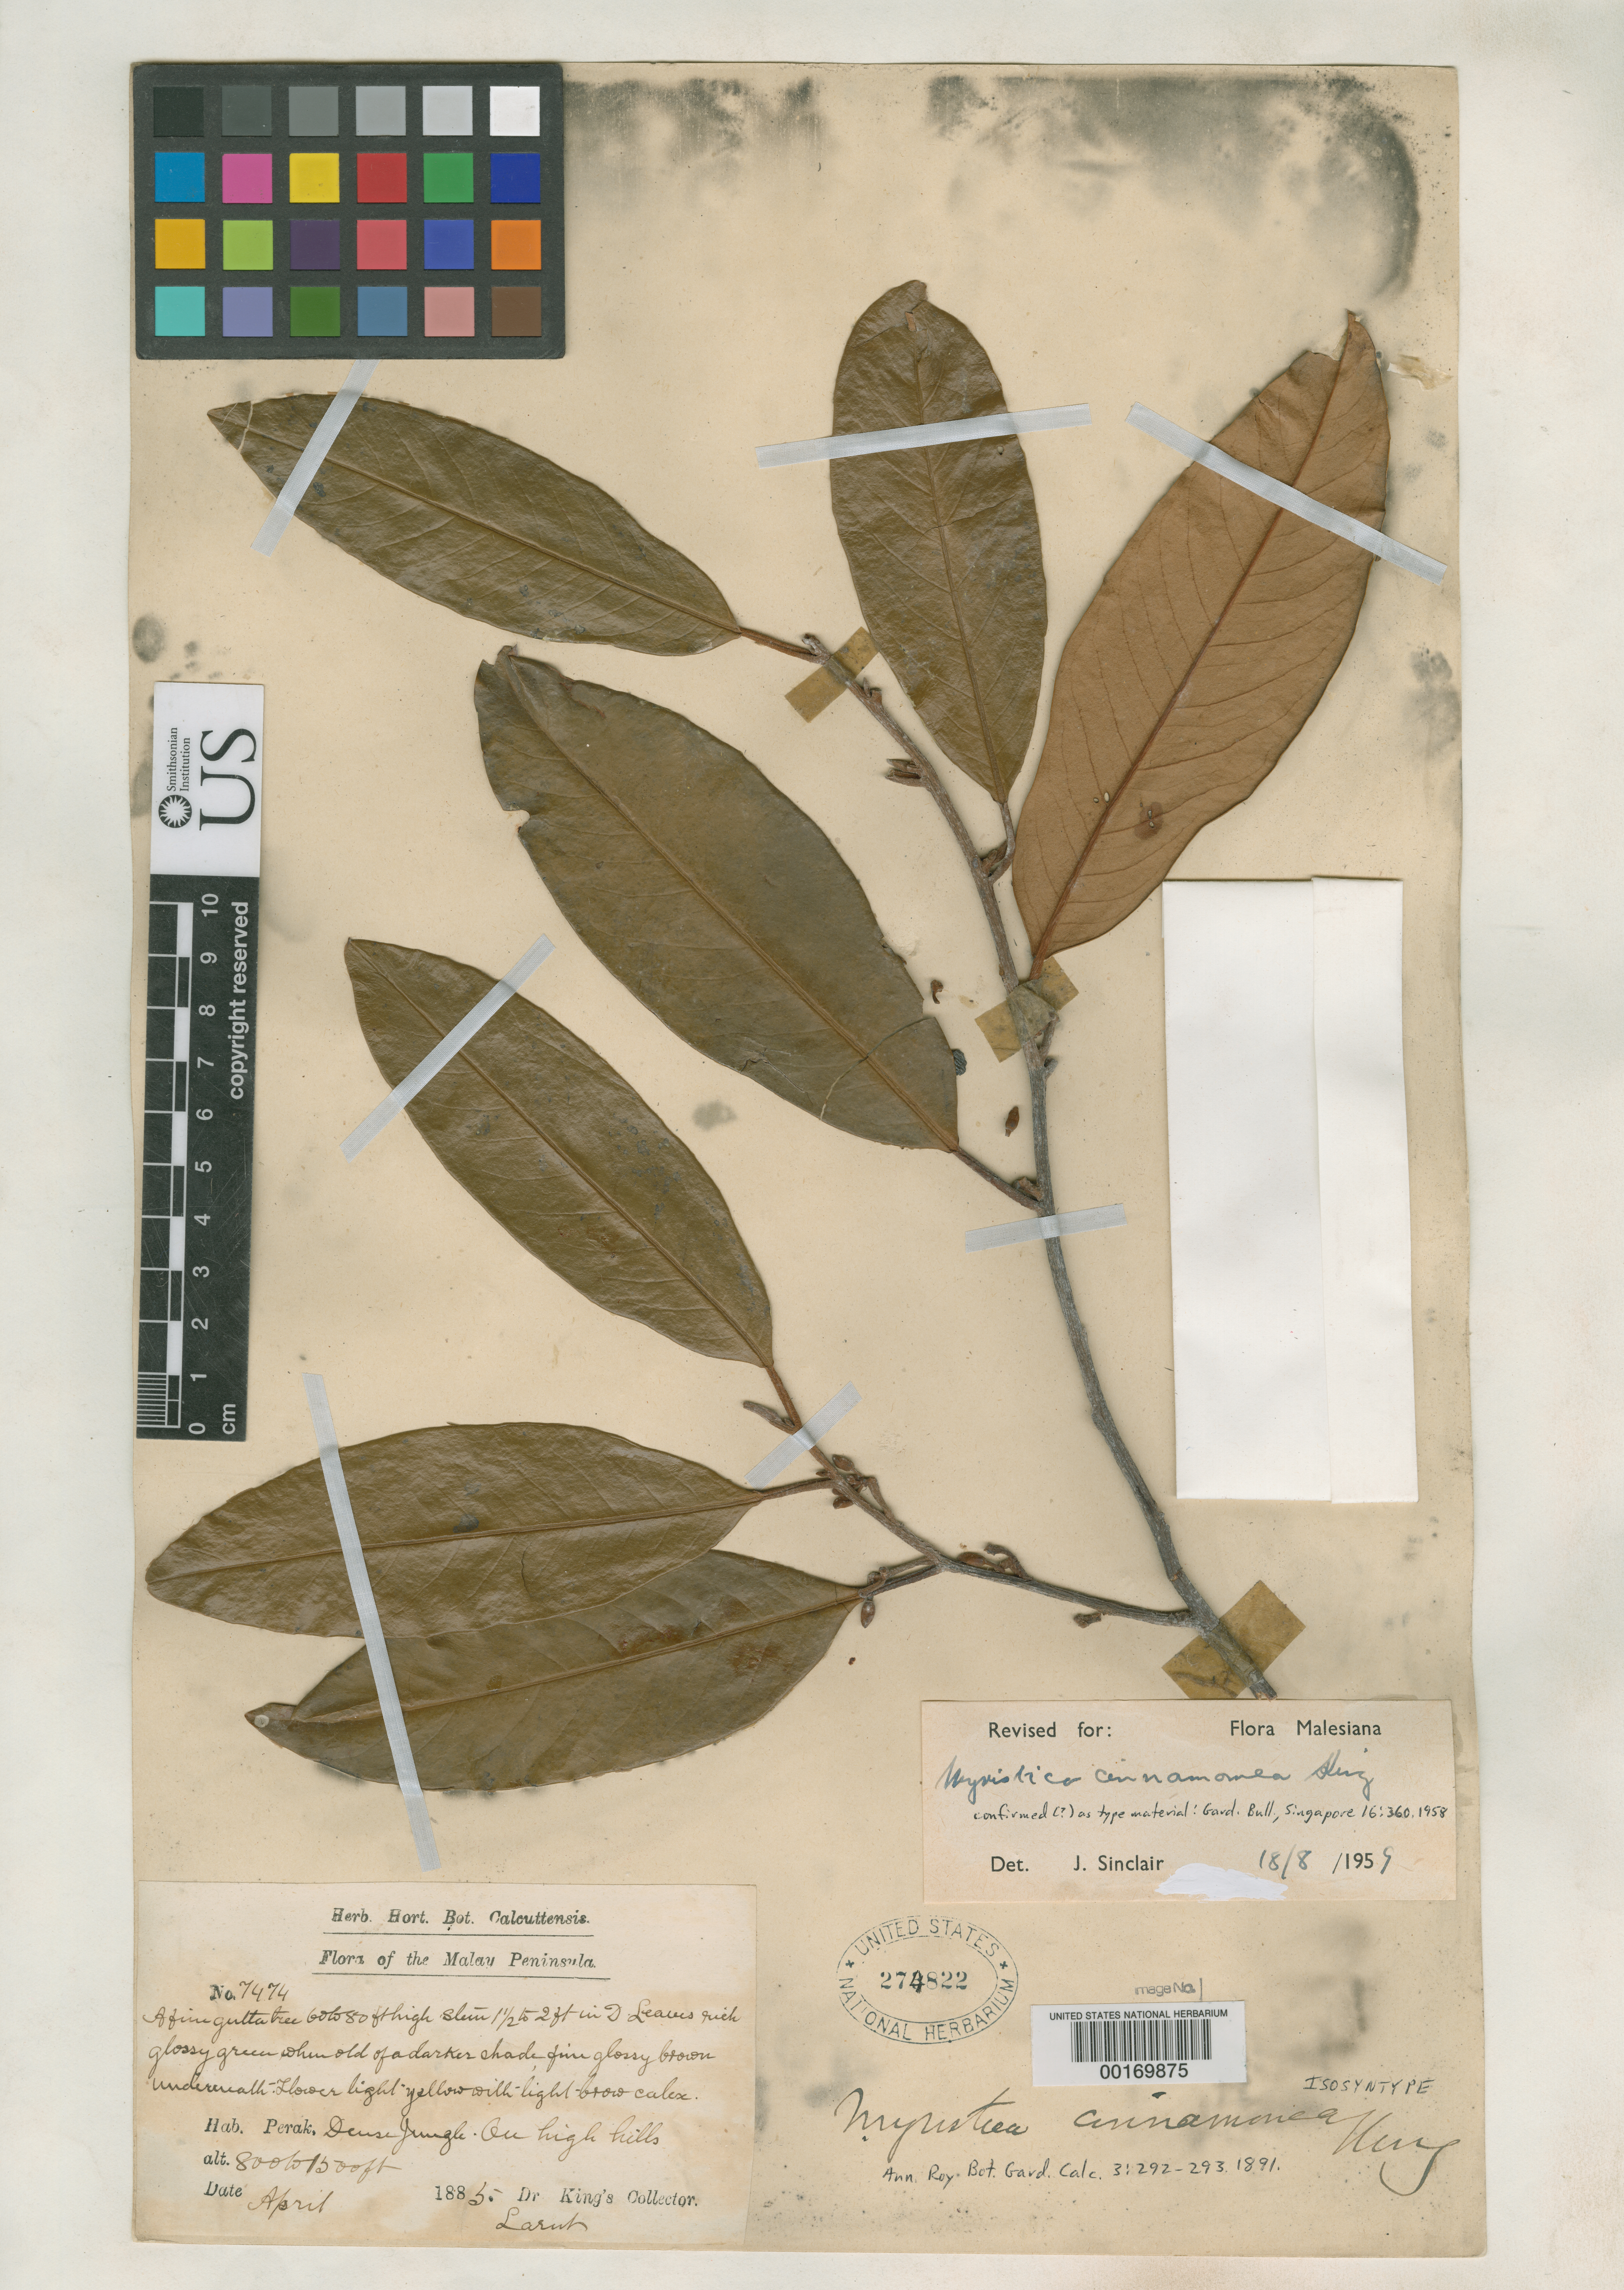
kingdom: Plantae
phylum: Tracheophyta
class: Magnoliopsida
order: Magnoliales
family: Myristicaceae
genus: Myristica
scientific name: Myristica cinnamomea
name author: King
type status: Isosyntype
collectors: Dr. King's collector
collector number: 7474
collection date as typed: Apr 1885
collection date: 1885-04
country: Malaysia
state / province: Perak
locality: Dense jungle, on high hills. [Malay Peninsula]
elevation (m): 244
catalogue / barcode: US 274822